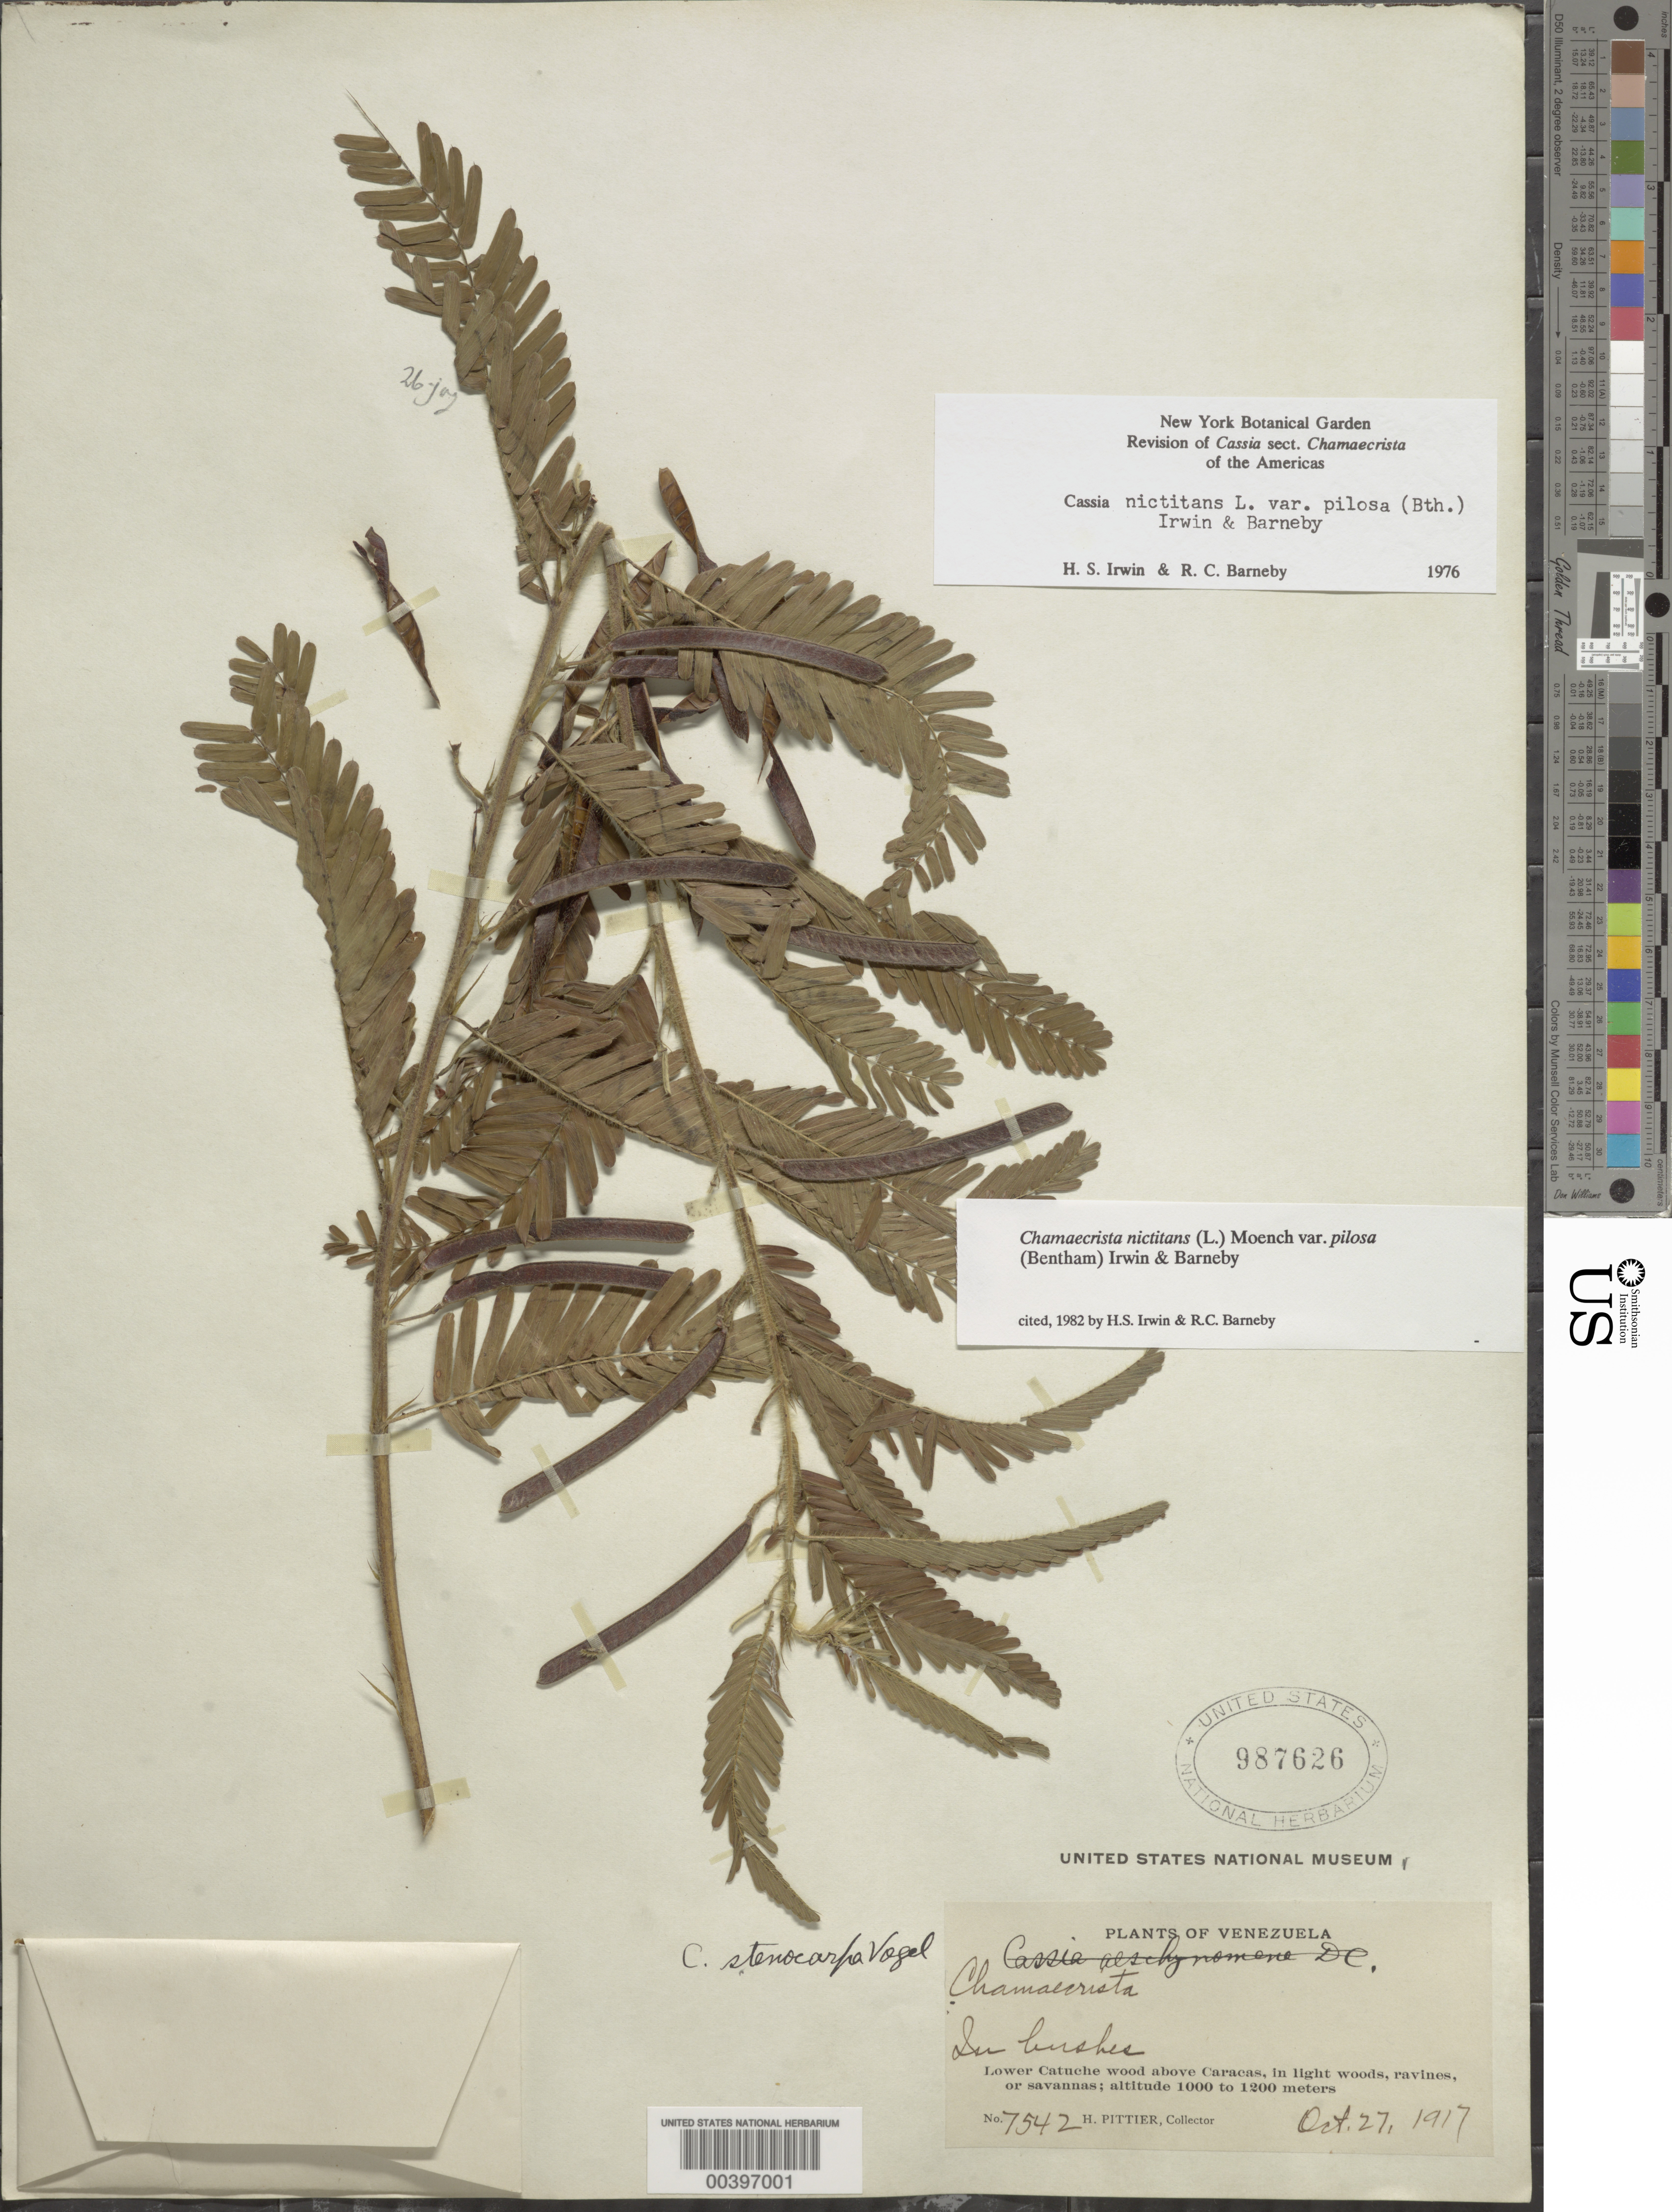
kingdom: Plantae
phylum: Tracheophyta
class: Magnoliopsida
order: Fabales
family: Fabaceae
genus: Chamaecrista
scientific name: Chamaecrista nictitans var. pilosa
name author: (Benth.) H.S. Irwin & Barneby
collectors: H. F. Pittier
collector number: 7542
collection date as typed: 27 Oct 1917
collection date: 1917-10-27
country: Venezuela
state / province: Distrito Federal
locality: Lower catuche wood above caracas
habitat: Light woods, ravines or savannas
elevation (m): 1000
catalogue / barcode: US 987626